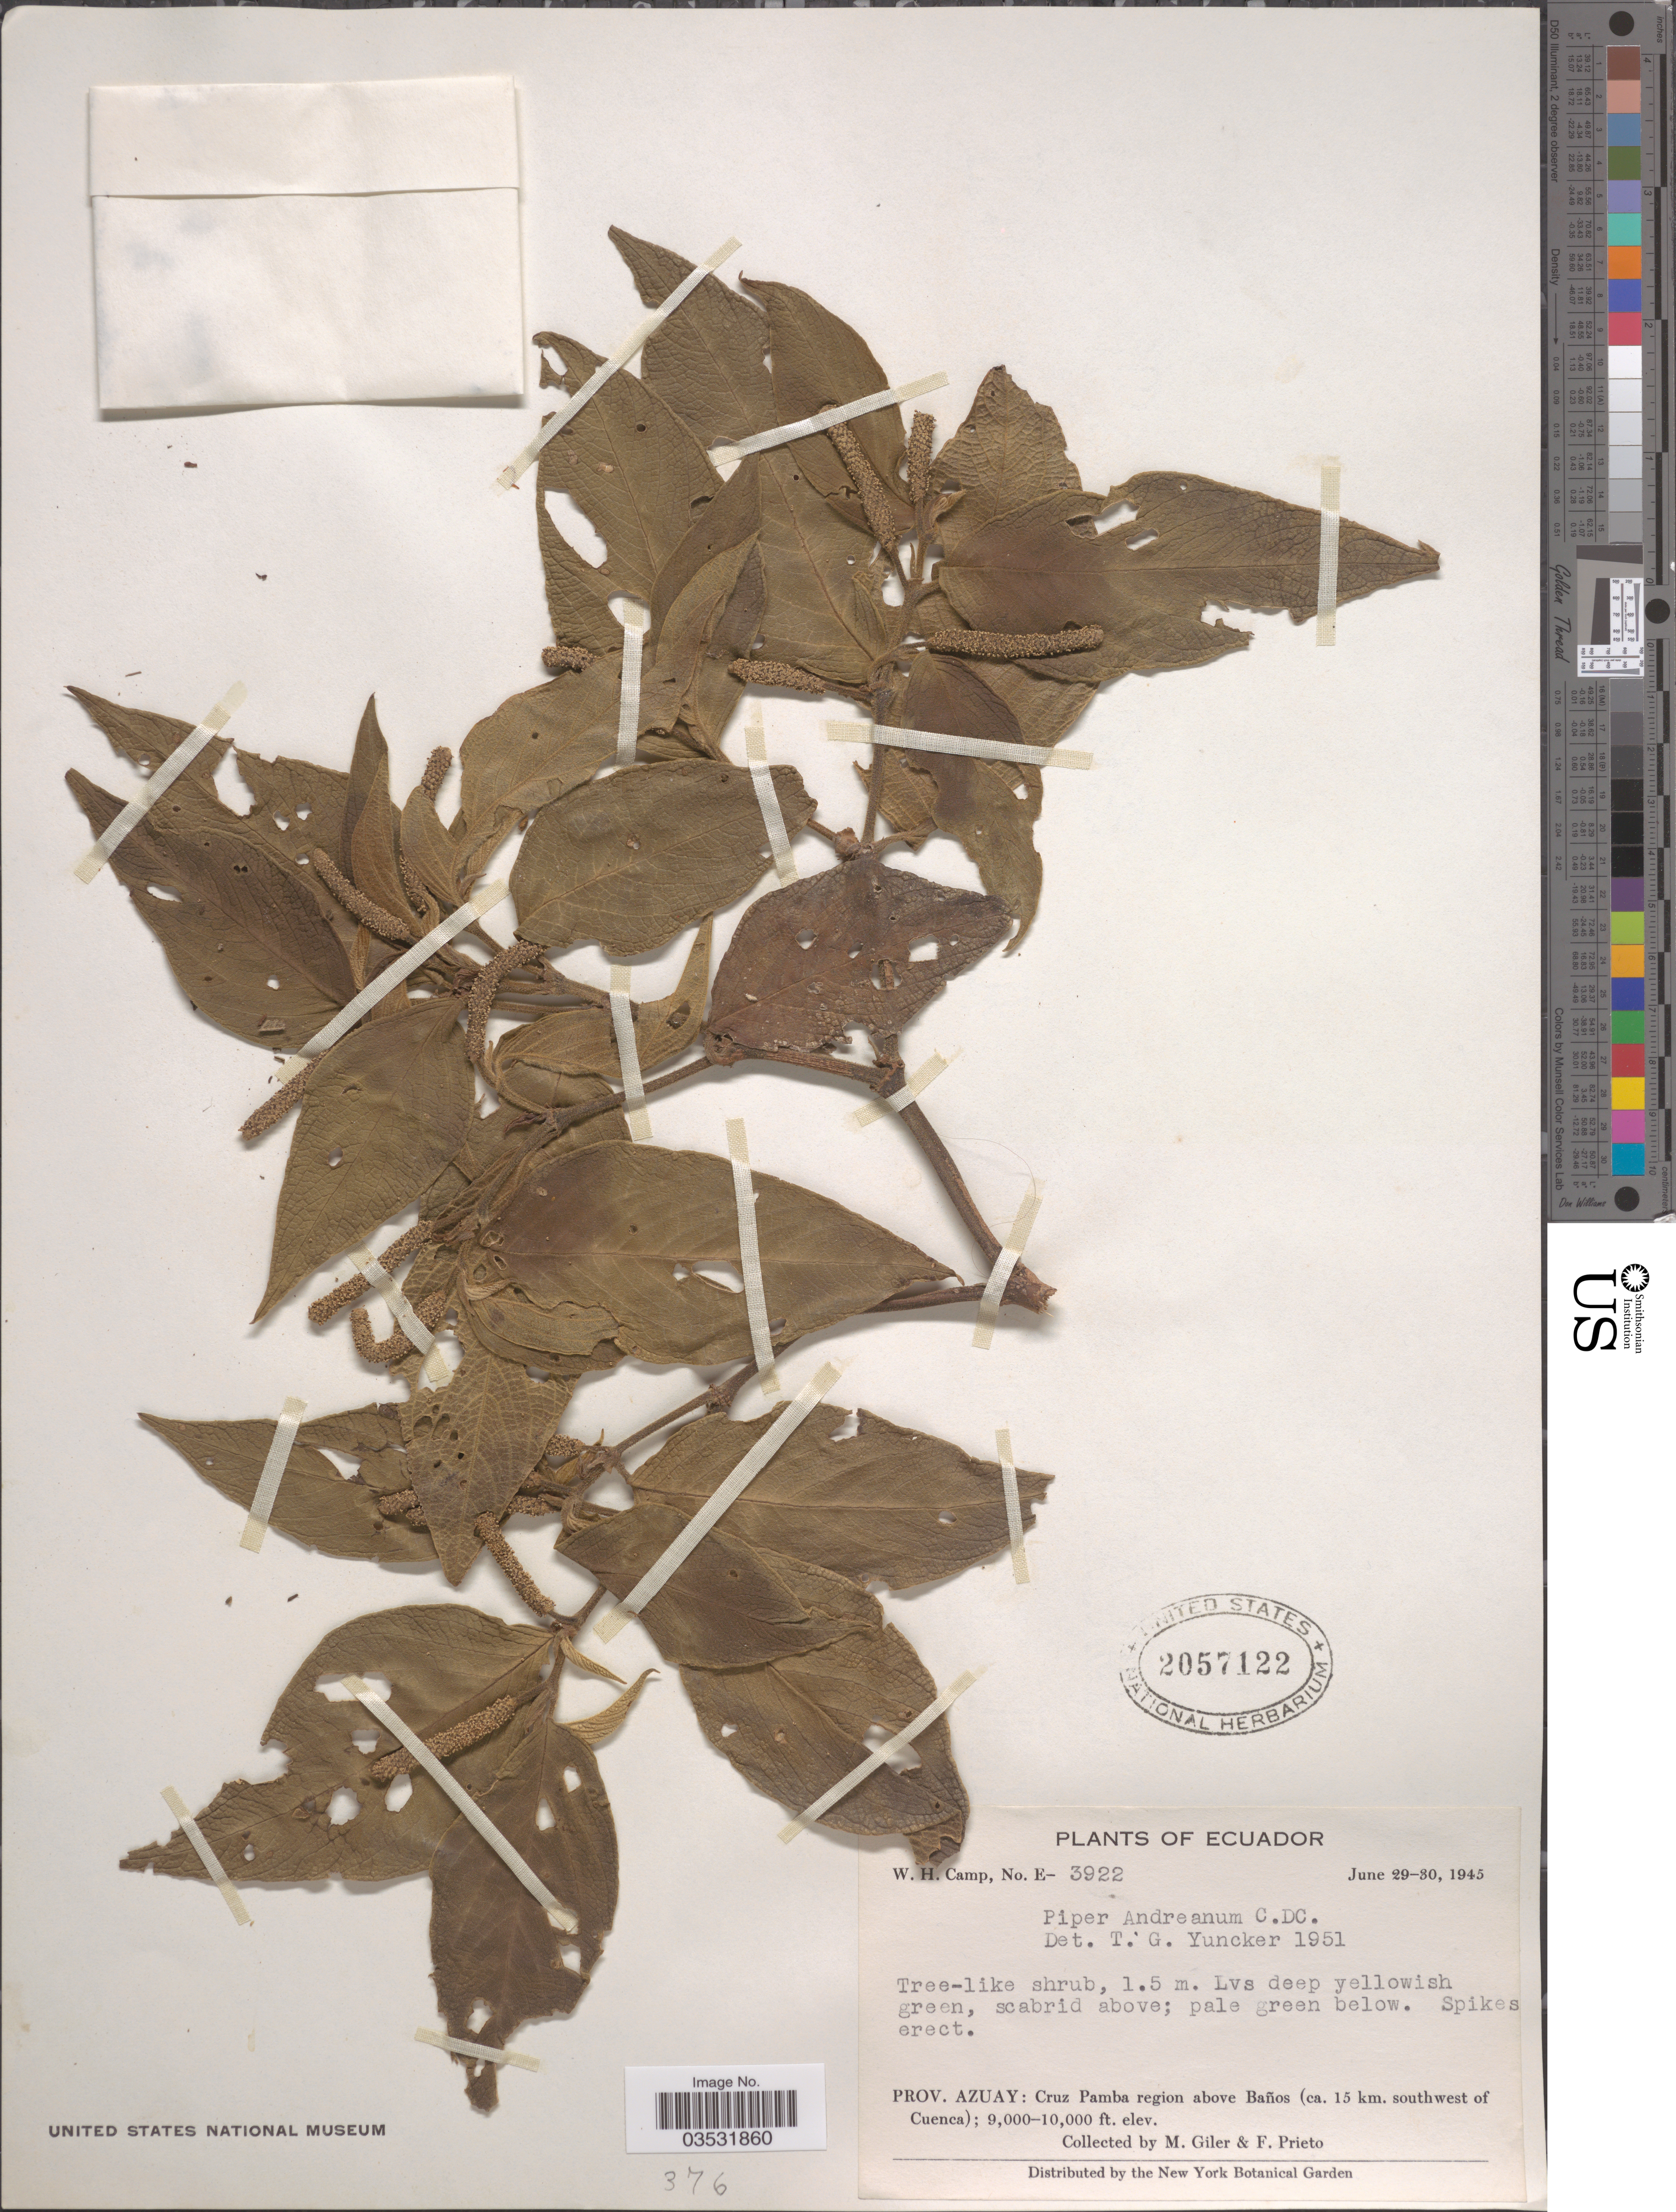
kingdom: Plantae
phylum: Tracheophyta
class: Magnoliopsida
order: Piperales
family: Piperaceae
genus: Piper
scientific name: Piper andreanum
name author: C. DC.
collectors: M. Gíler & F. Prieto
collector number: E-3922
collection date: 1945-06-29/1945-06-30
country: Ecuador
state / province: Azuay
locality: Cruz Pamba region above Baños (ca. 15 km. southwest of Cuenca).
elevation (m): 2743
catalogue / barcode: US 2057122